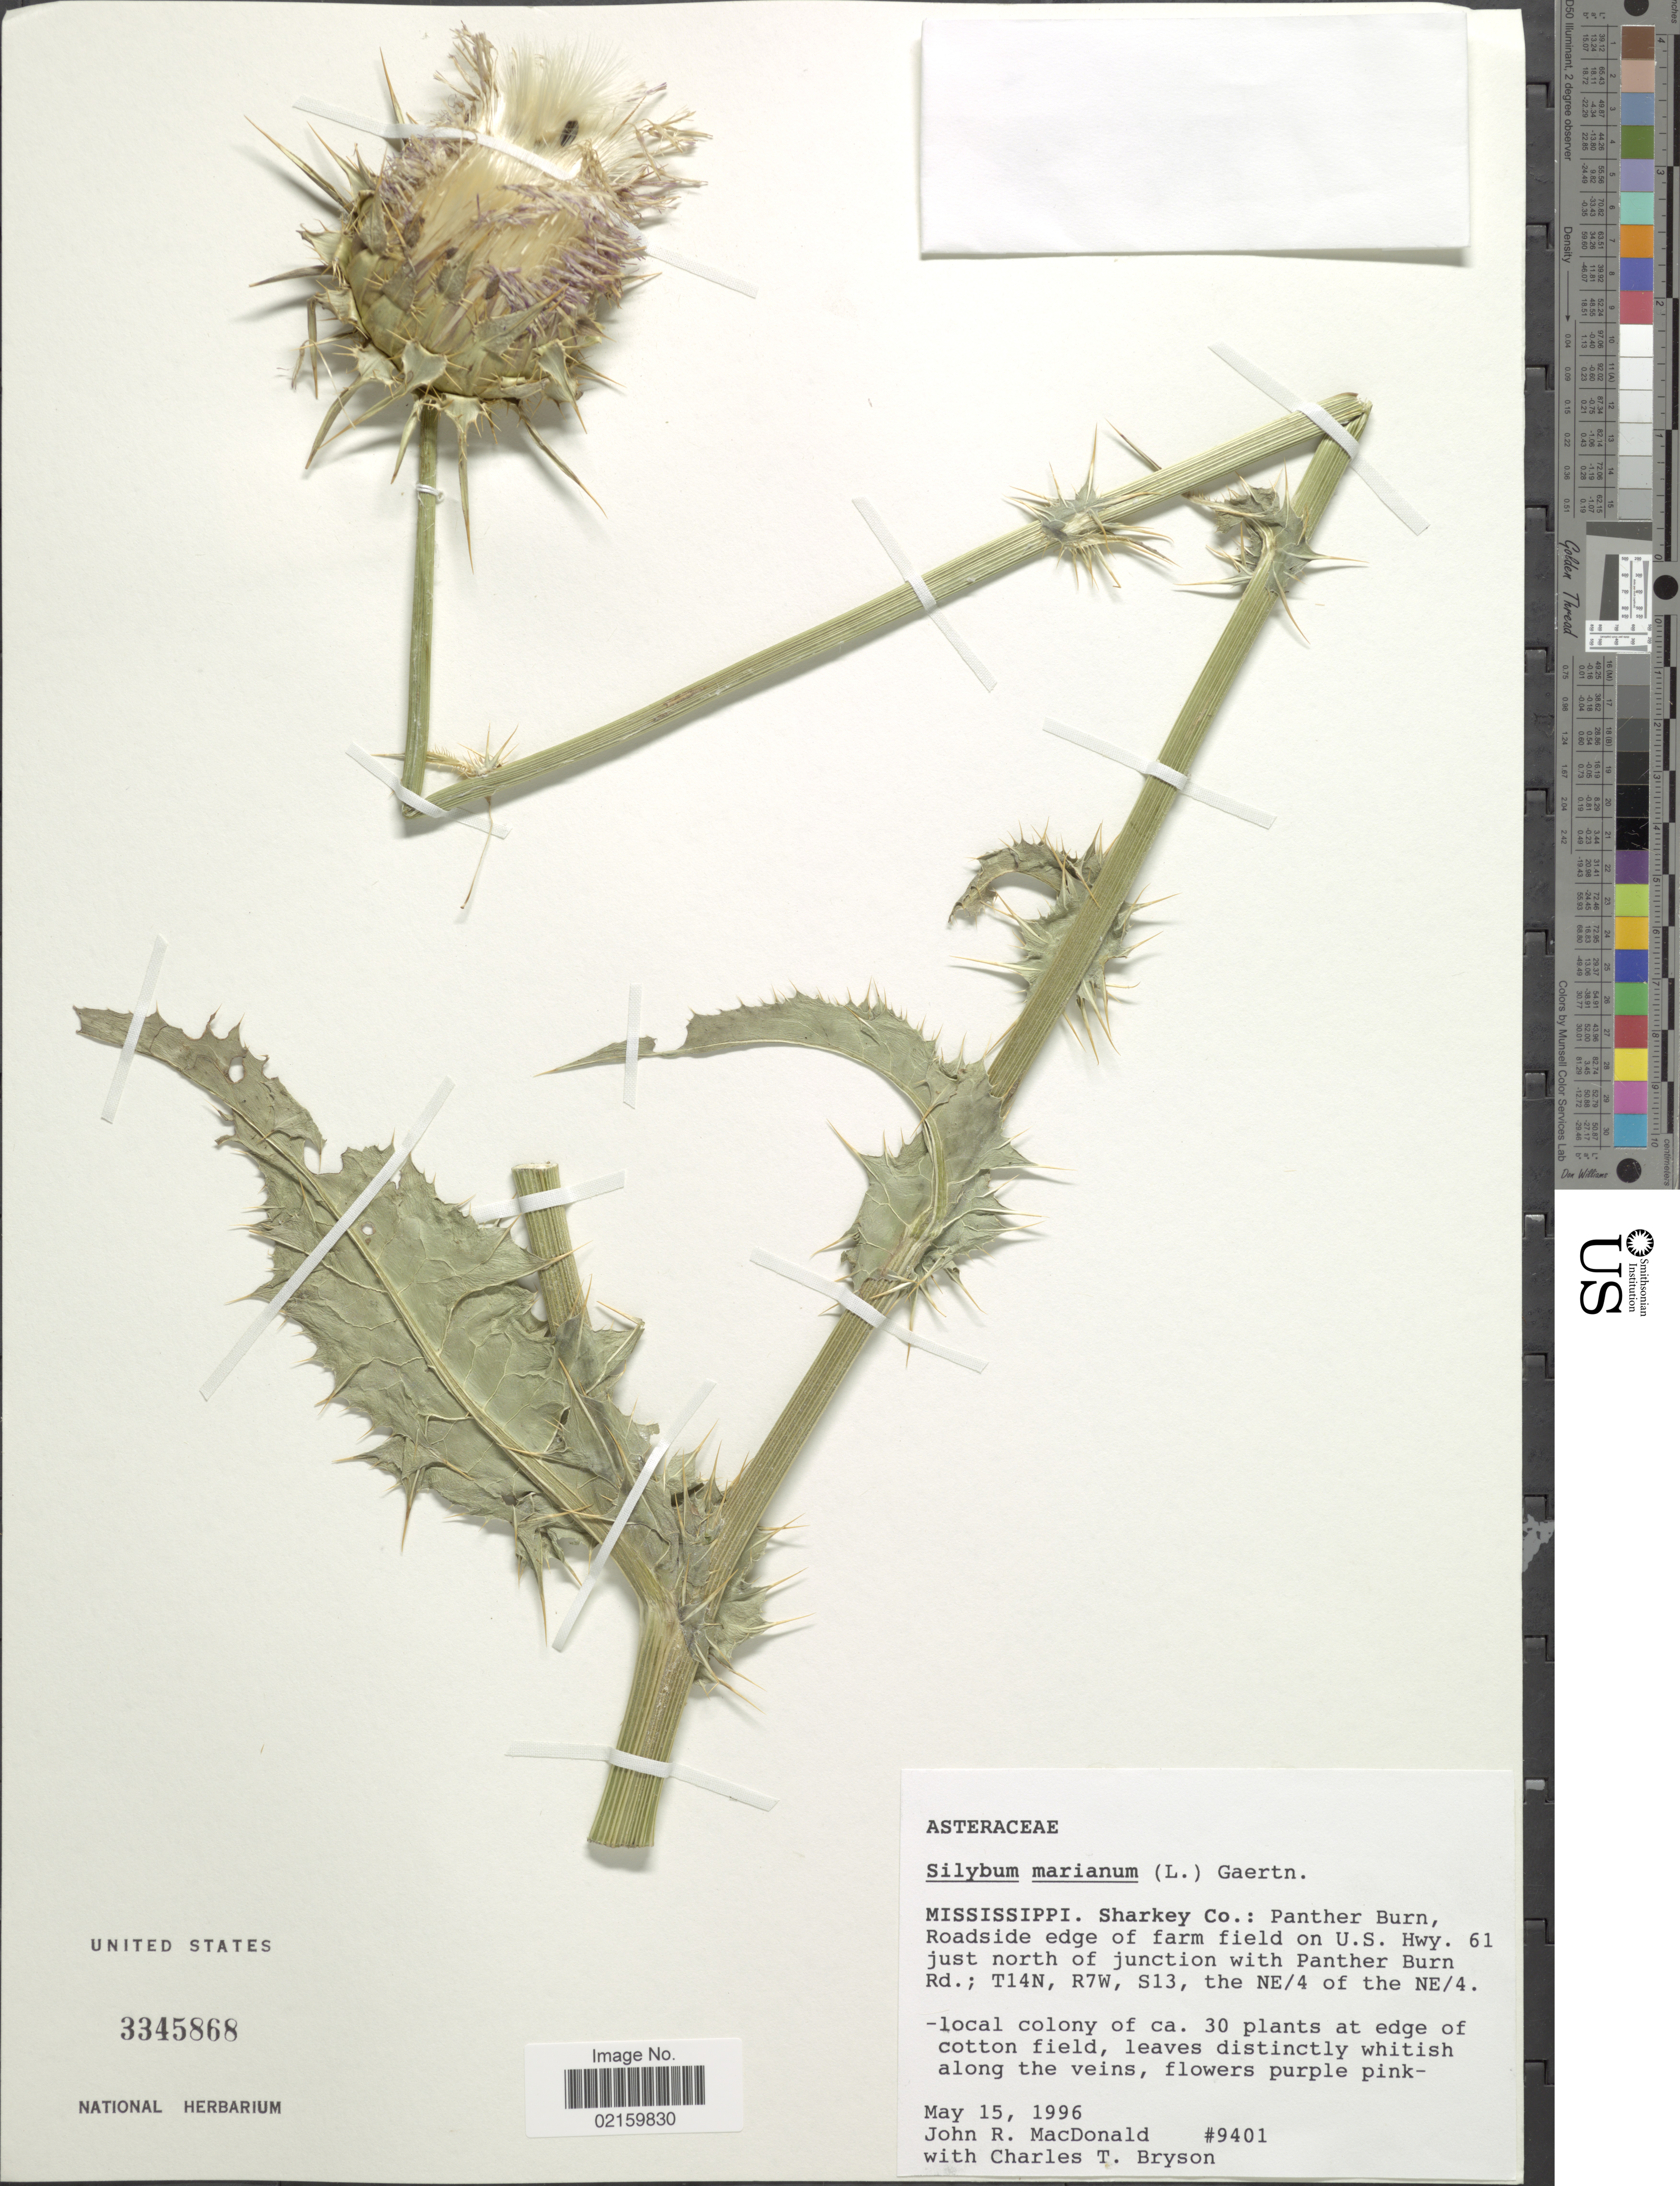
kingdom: Plantae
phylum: Tracheophyta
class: Magnoliopsida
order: Asterales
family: Asteraceae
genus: Silybum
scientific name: Silybum marianum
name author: (L.) Gaertn.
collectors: J. MacDonald & C. Bryson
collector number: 9401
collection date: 1996-05-15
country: United States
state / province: Mississippi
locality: Mississippi. Sharkey Co.: Panther Burn, Roadside edge of farm field on U. S. Hwy. 61 just north of junction with Panther Burn Rd.; T14N, R7W, S13, the NE/4 of the NE/4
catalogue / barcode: US 3345868